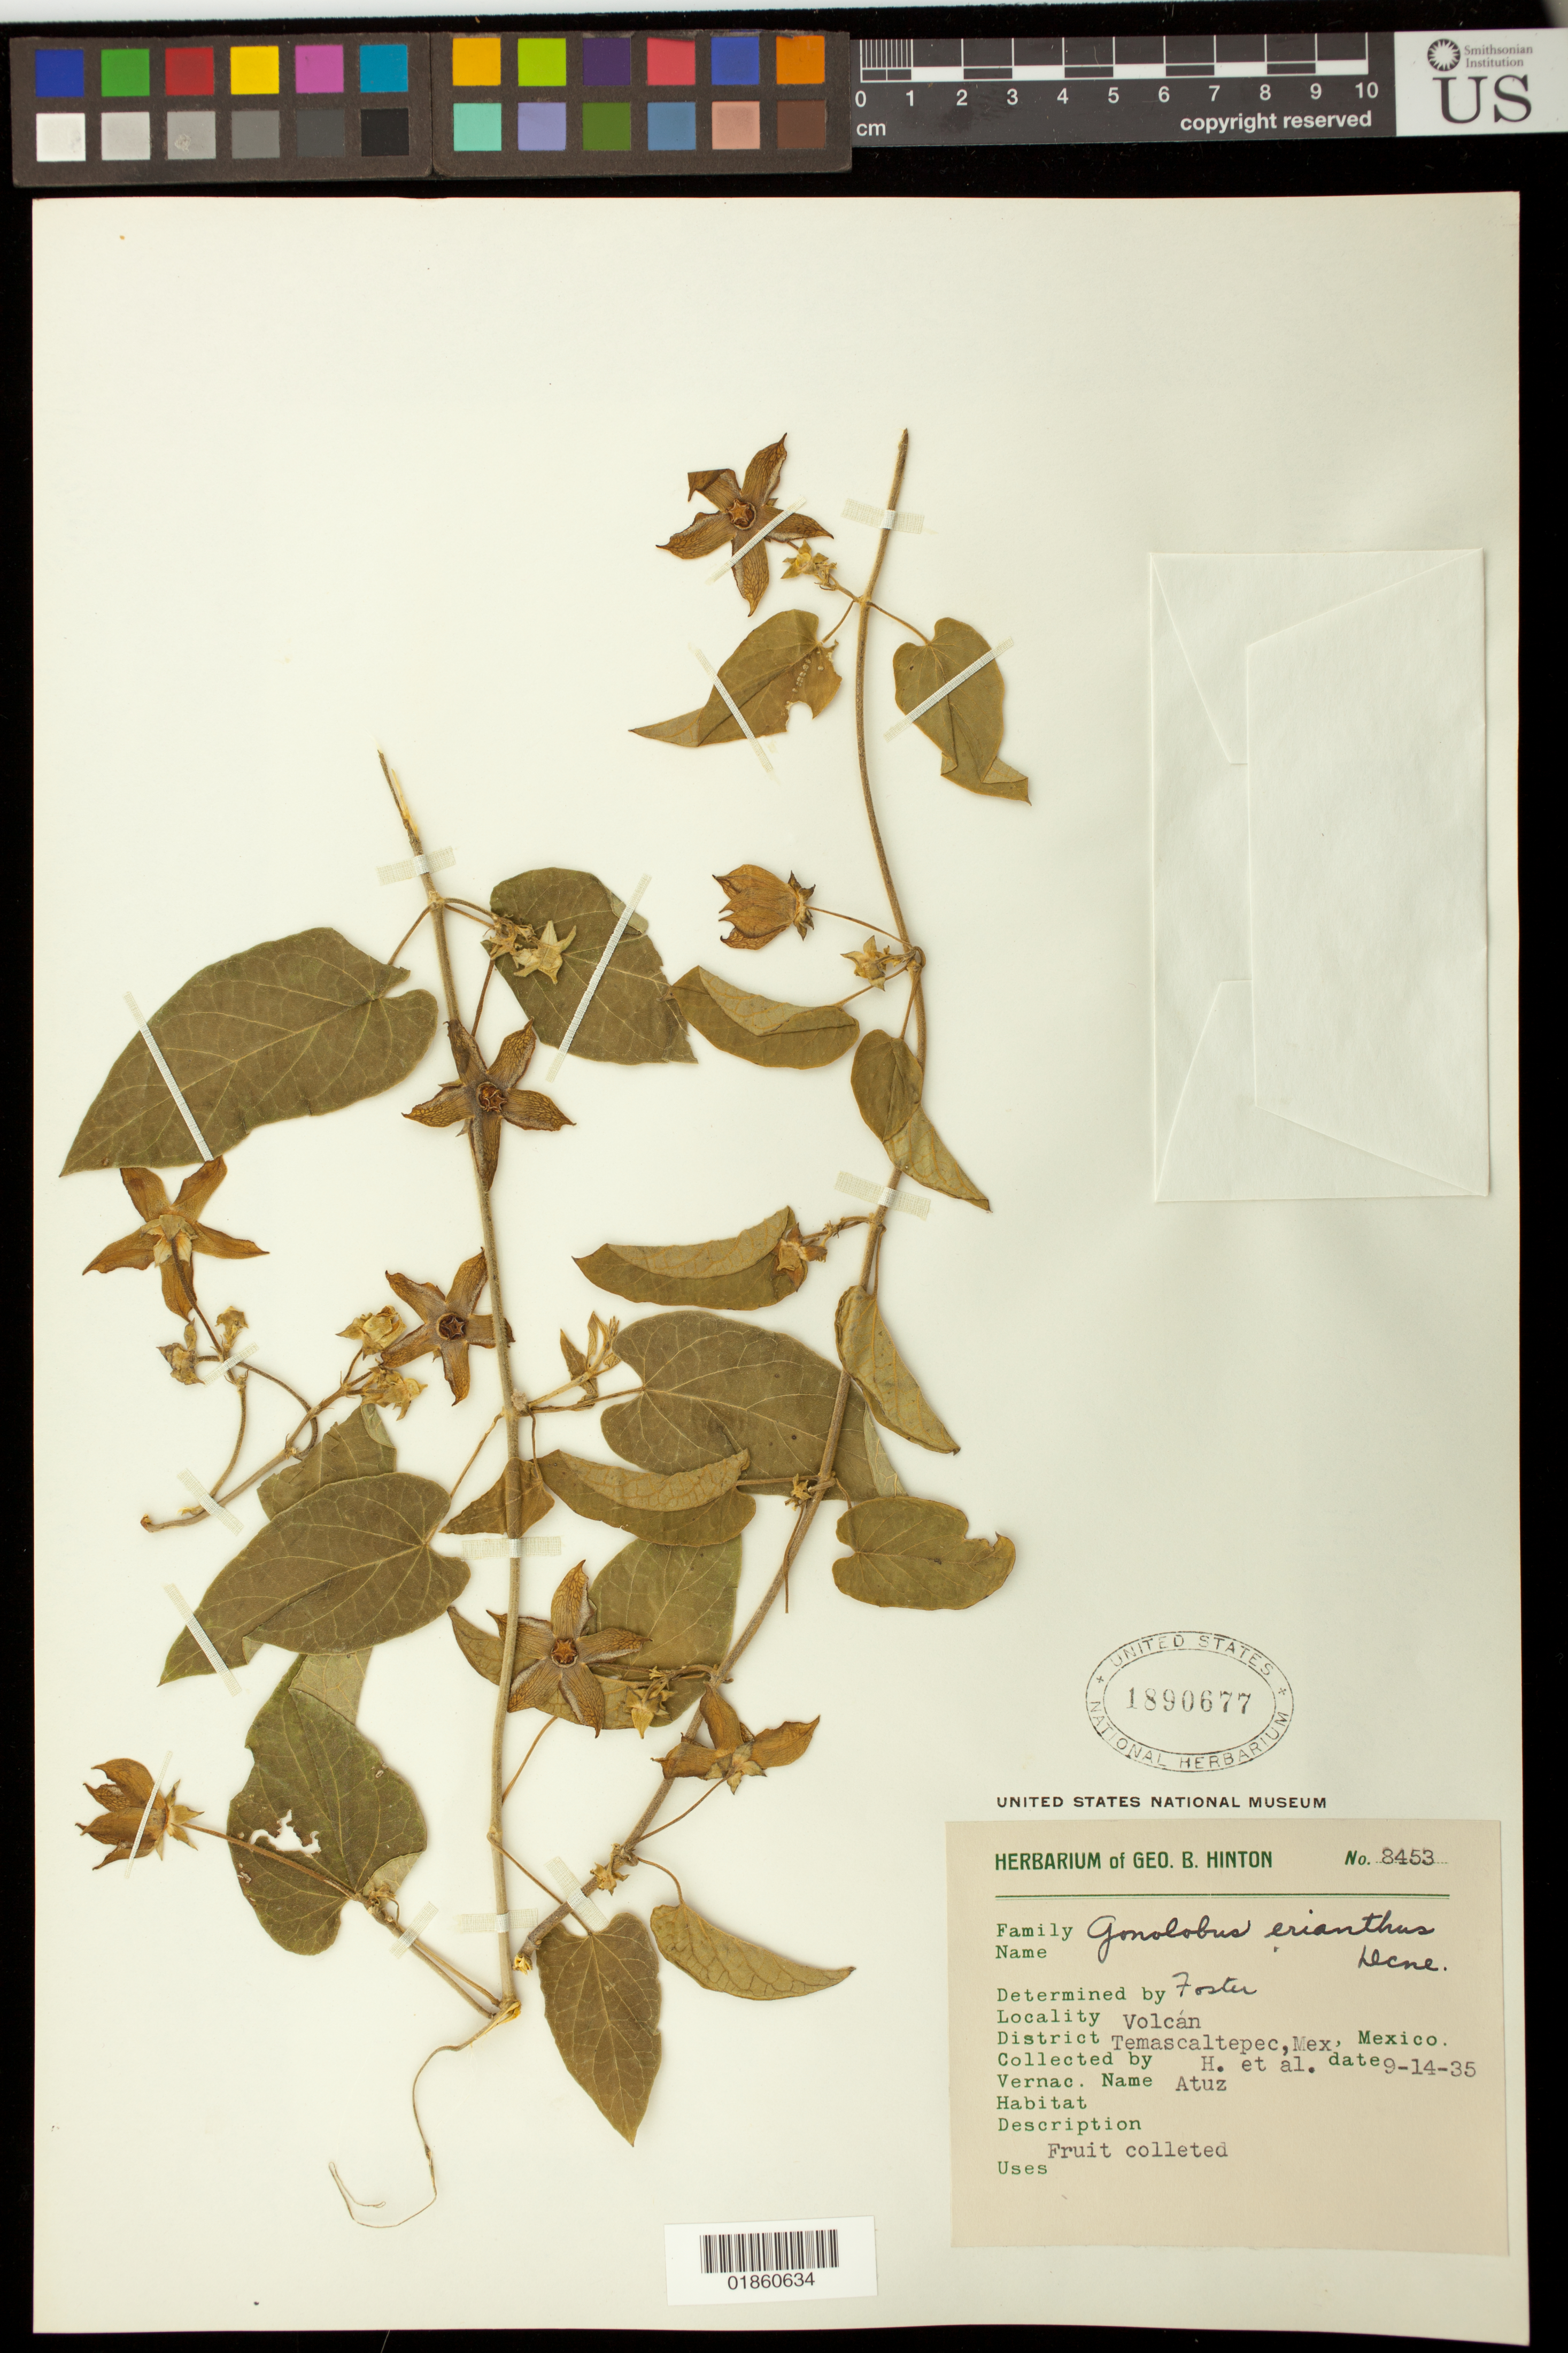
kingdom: Plantae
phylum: Tracheophyta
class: Magnoliopsida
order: Gentianales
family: Apocynaceae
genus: Gonolobus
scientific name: Gonolobus erianthus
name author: Decne.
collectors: G. B. Hinton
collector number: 8453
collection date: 1935-09-14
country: Mexico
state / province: México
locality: Volcan , Temascaltepec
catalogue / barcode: US 1890677